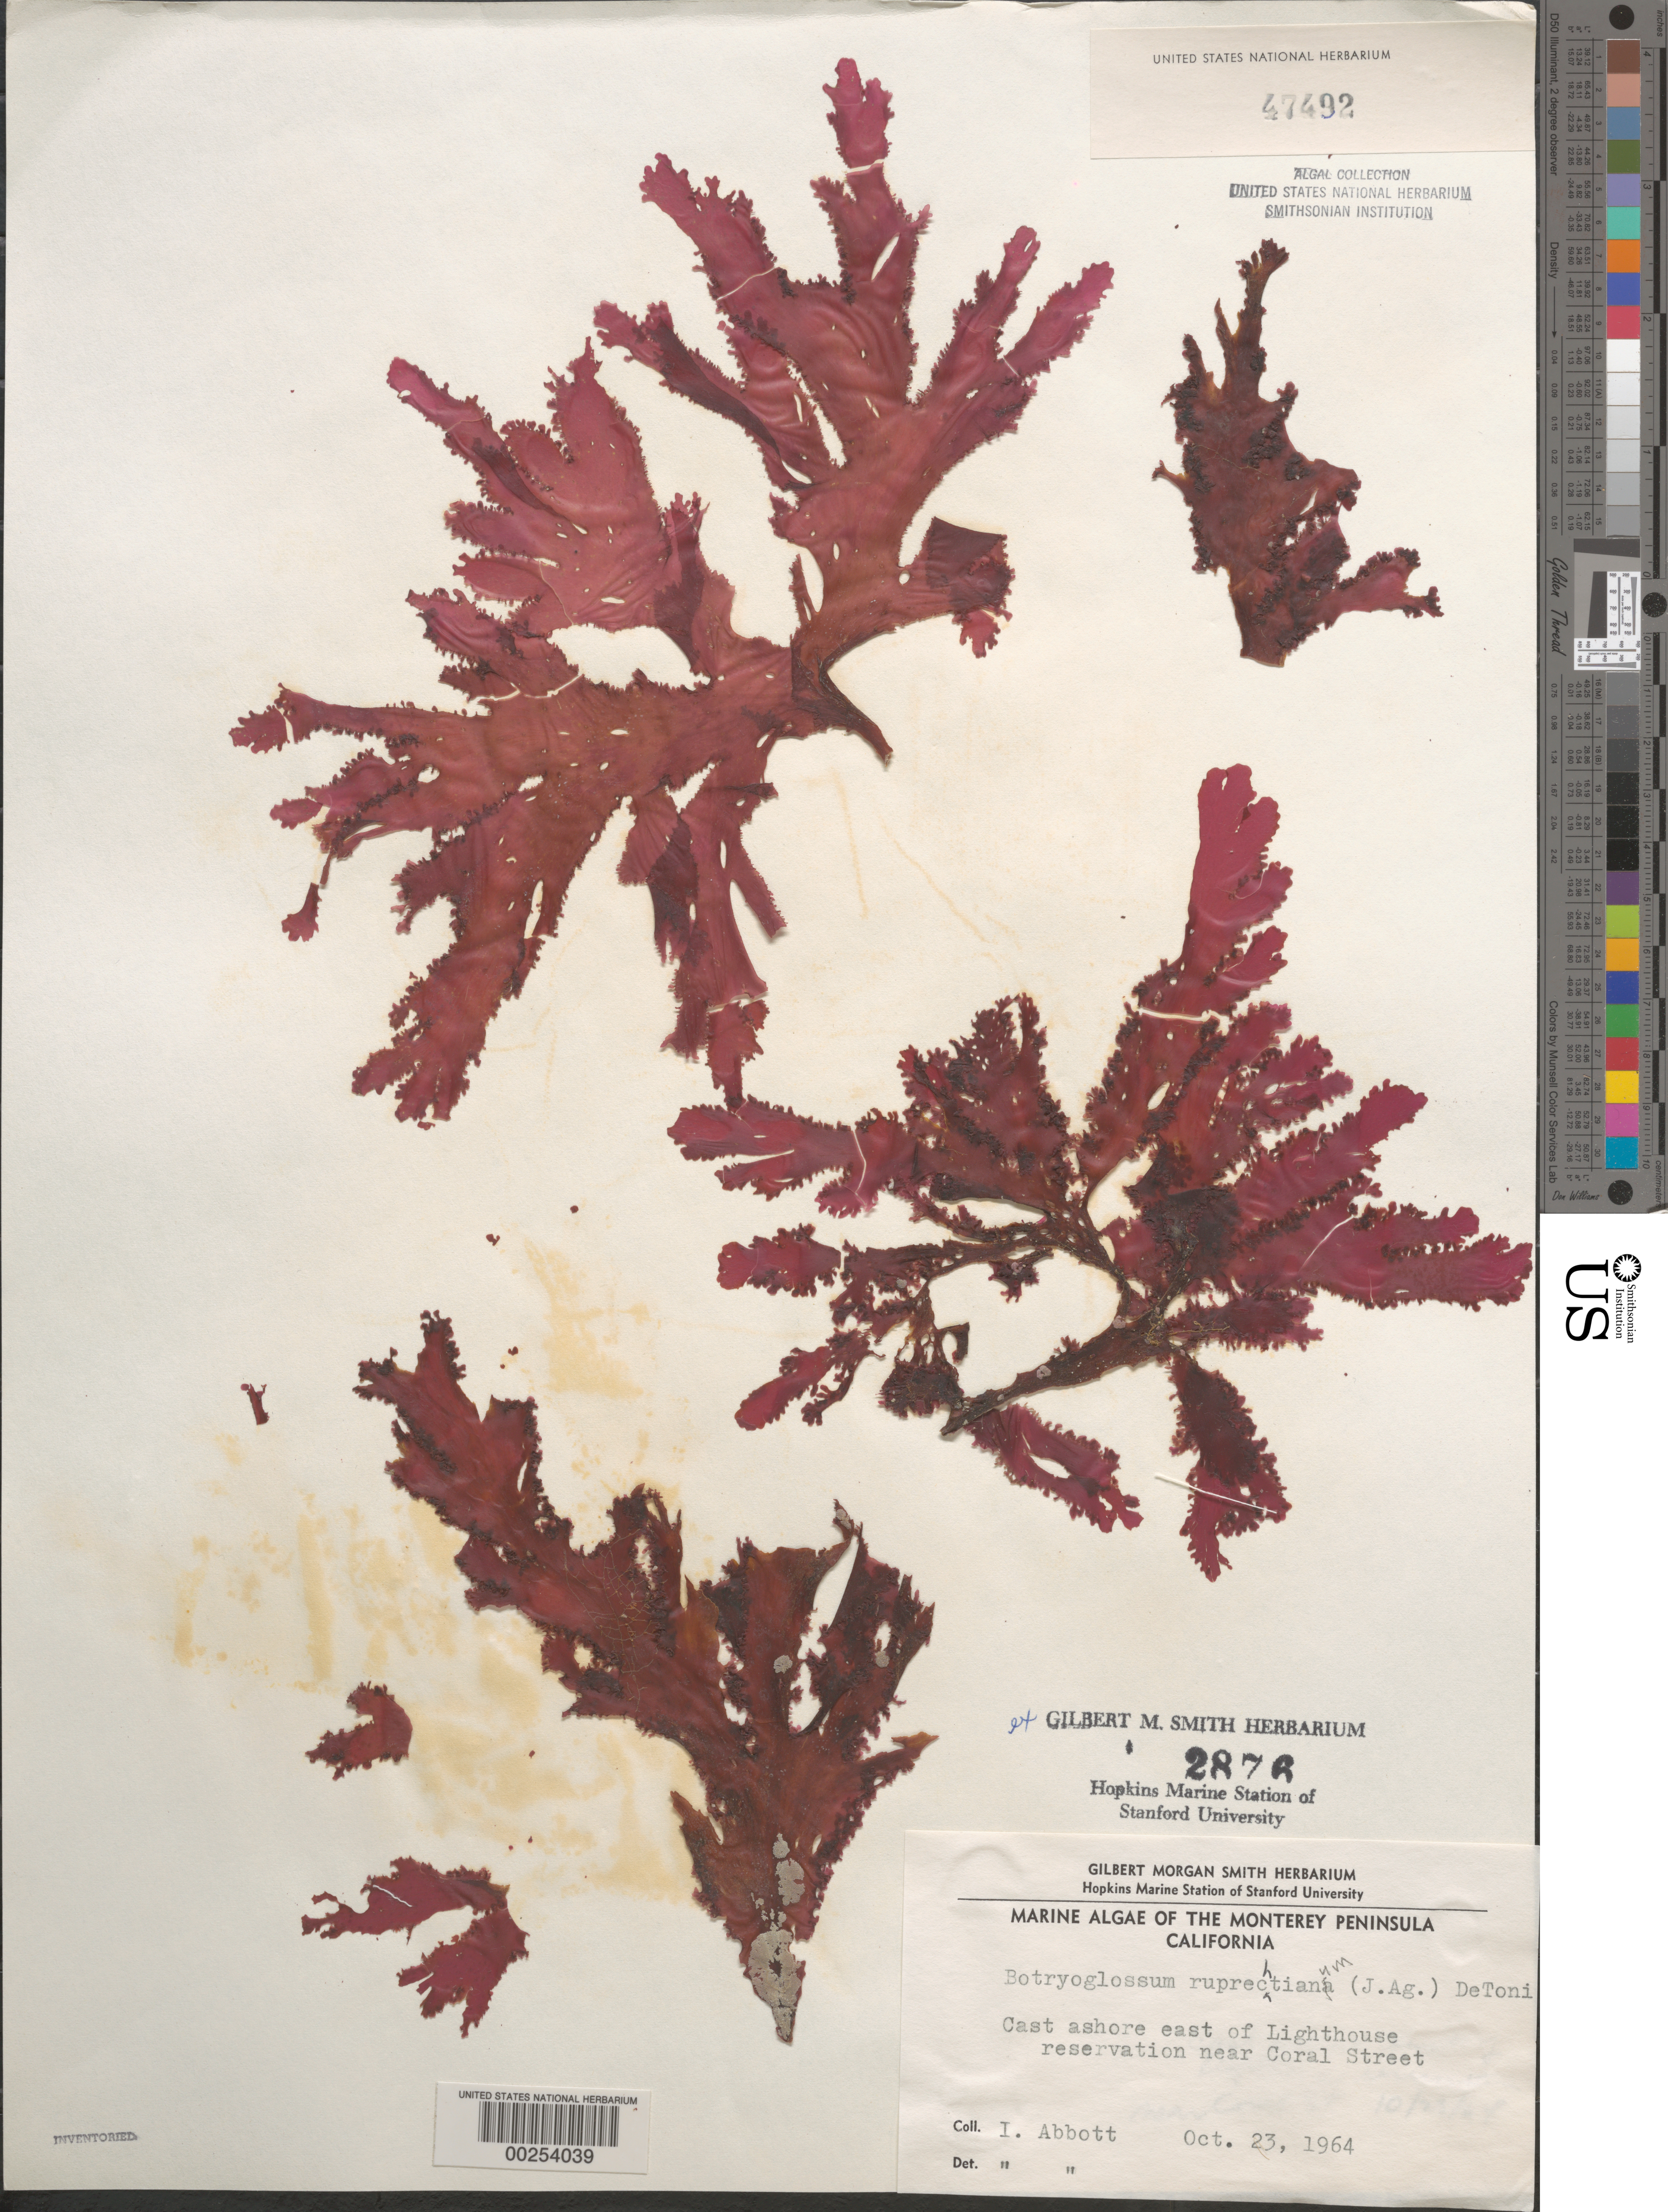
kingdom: Plantae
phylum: Rhodophyta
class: Florideophyceae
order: Ceramiales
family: Delesseriaceae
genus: Cryptopleura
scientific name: Cryptopleura ruprechtiana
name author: (J. Agardh) Kylin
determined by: Algae name updating Project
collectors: I. A. Abbott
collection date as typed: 23 Oct 1964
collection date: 1964-10-23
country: United States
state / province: California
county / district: Monterey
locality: Monterey Peninsula, east of Lighthouse Reservation near Coral Street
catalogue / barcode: US 47492